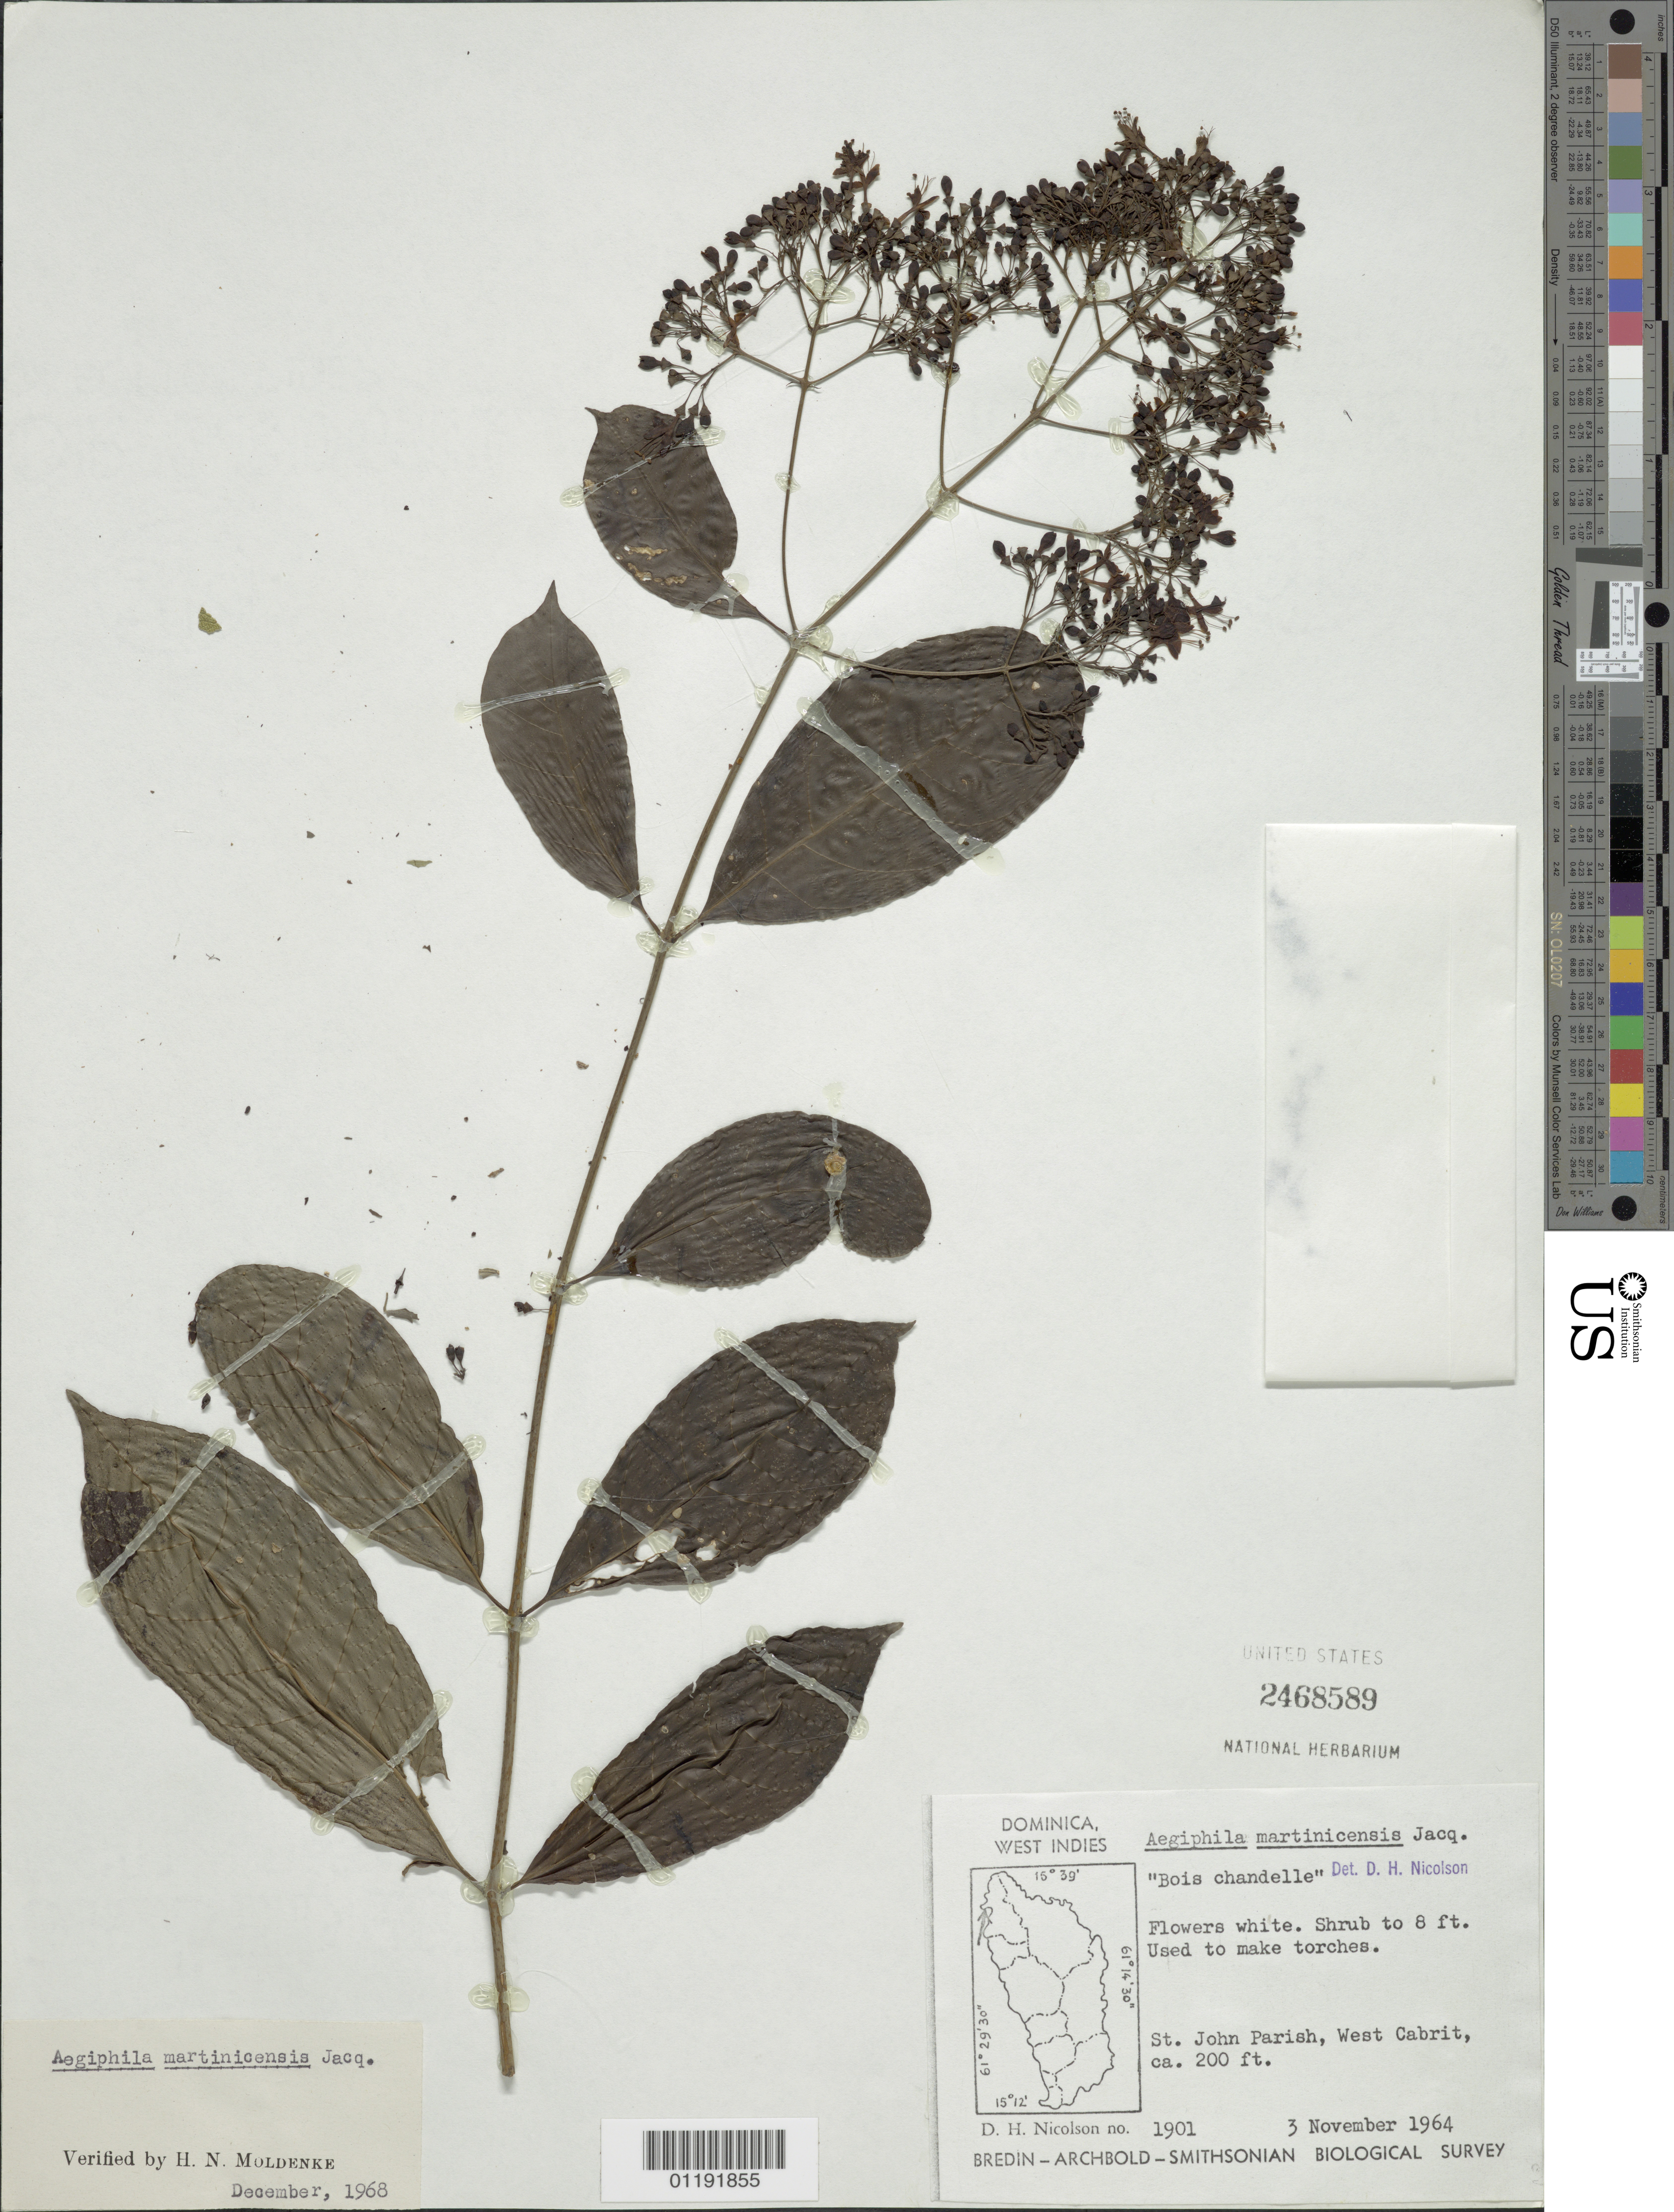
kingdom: Plantae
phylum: Tracheophyta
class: Magnoliopsida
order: Lamiales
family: Lamiaceae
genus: Aegiphila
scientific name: Aegiphila martinicensis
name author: Jacq.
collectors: D. H. Nicolson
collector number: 1901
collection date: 1964-11-03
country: Dominica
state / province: St. John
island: Dominica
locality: West Cabrit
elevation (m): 200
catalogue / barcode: US 2468589